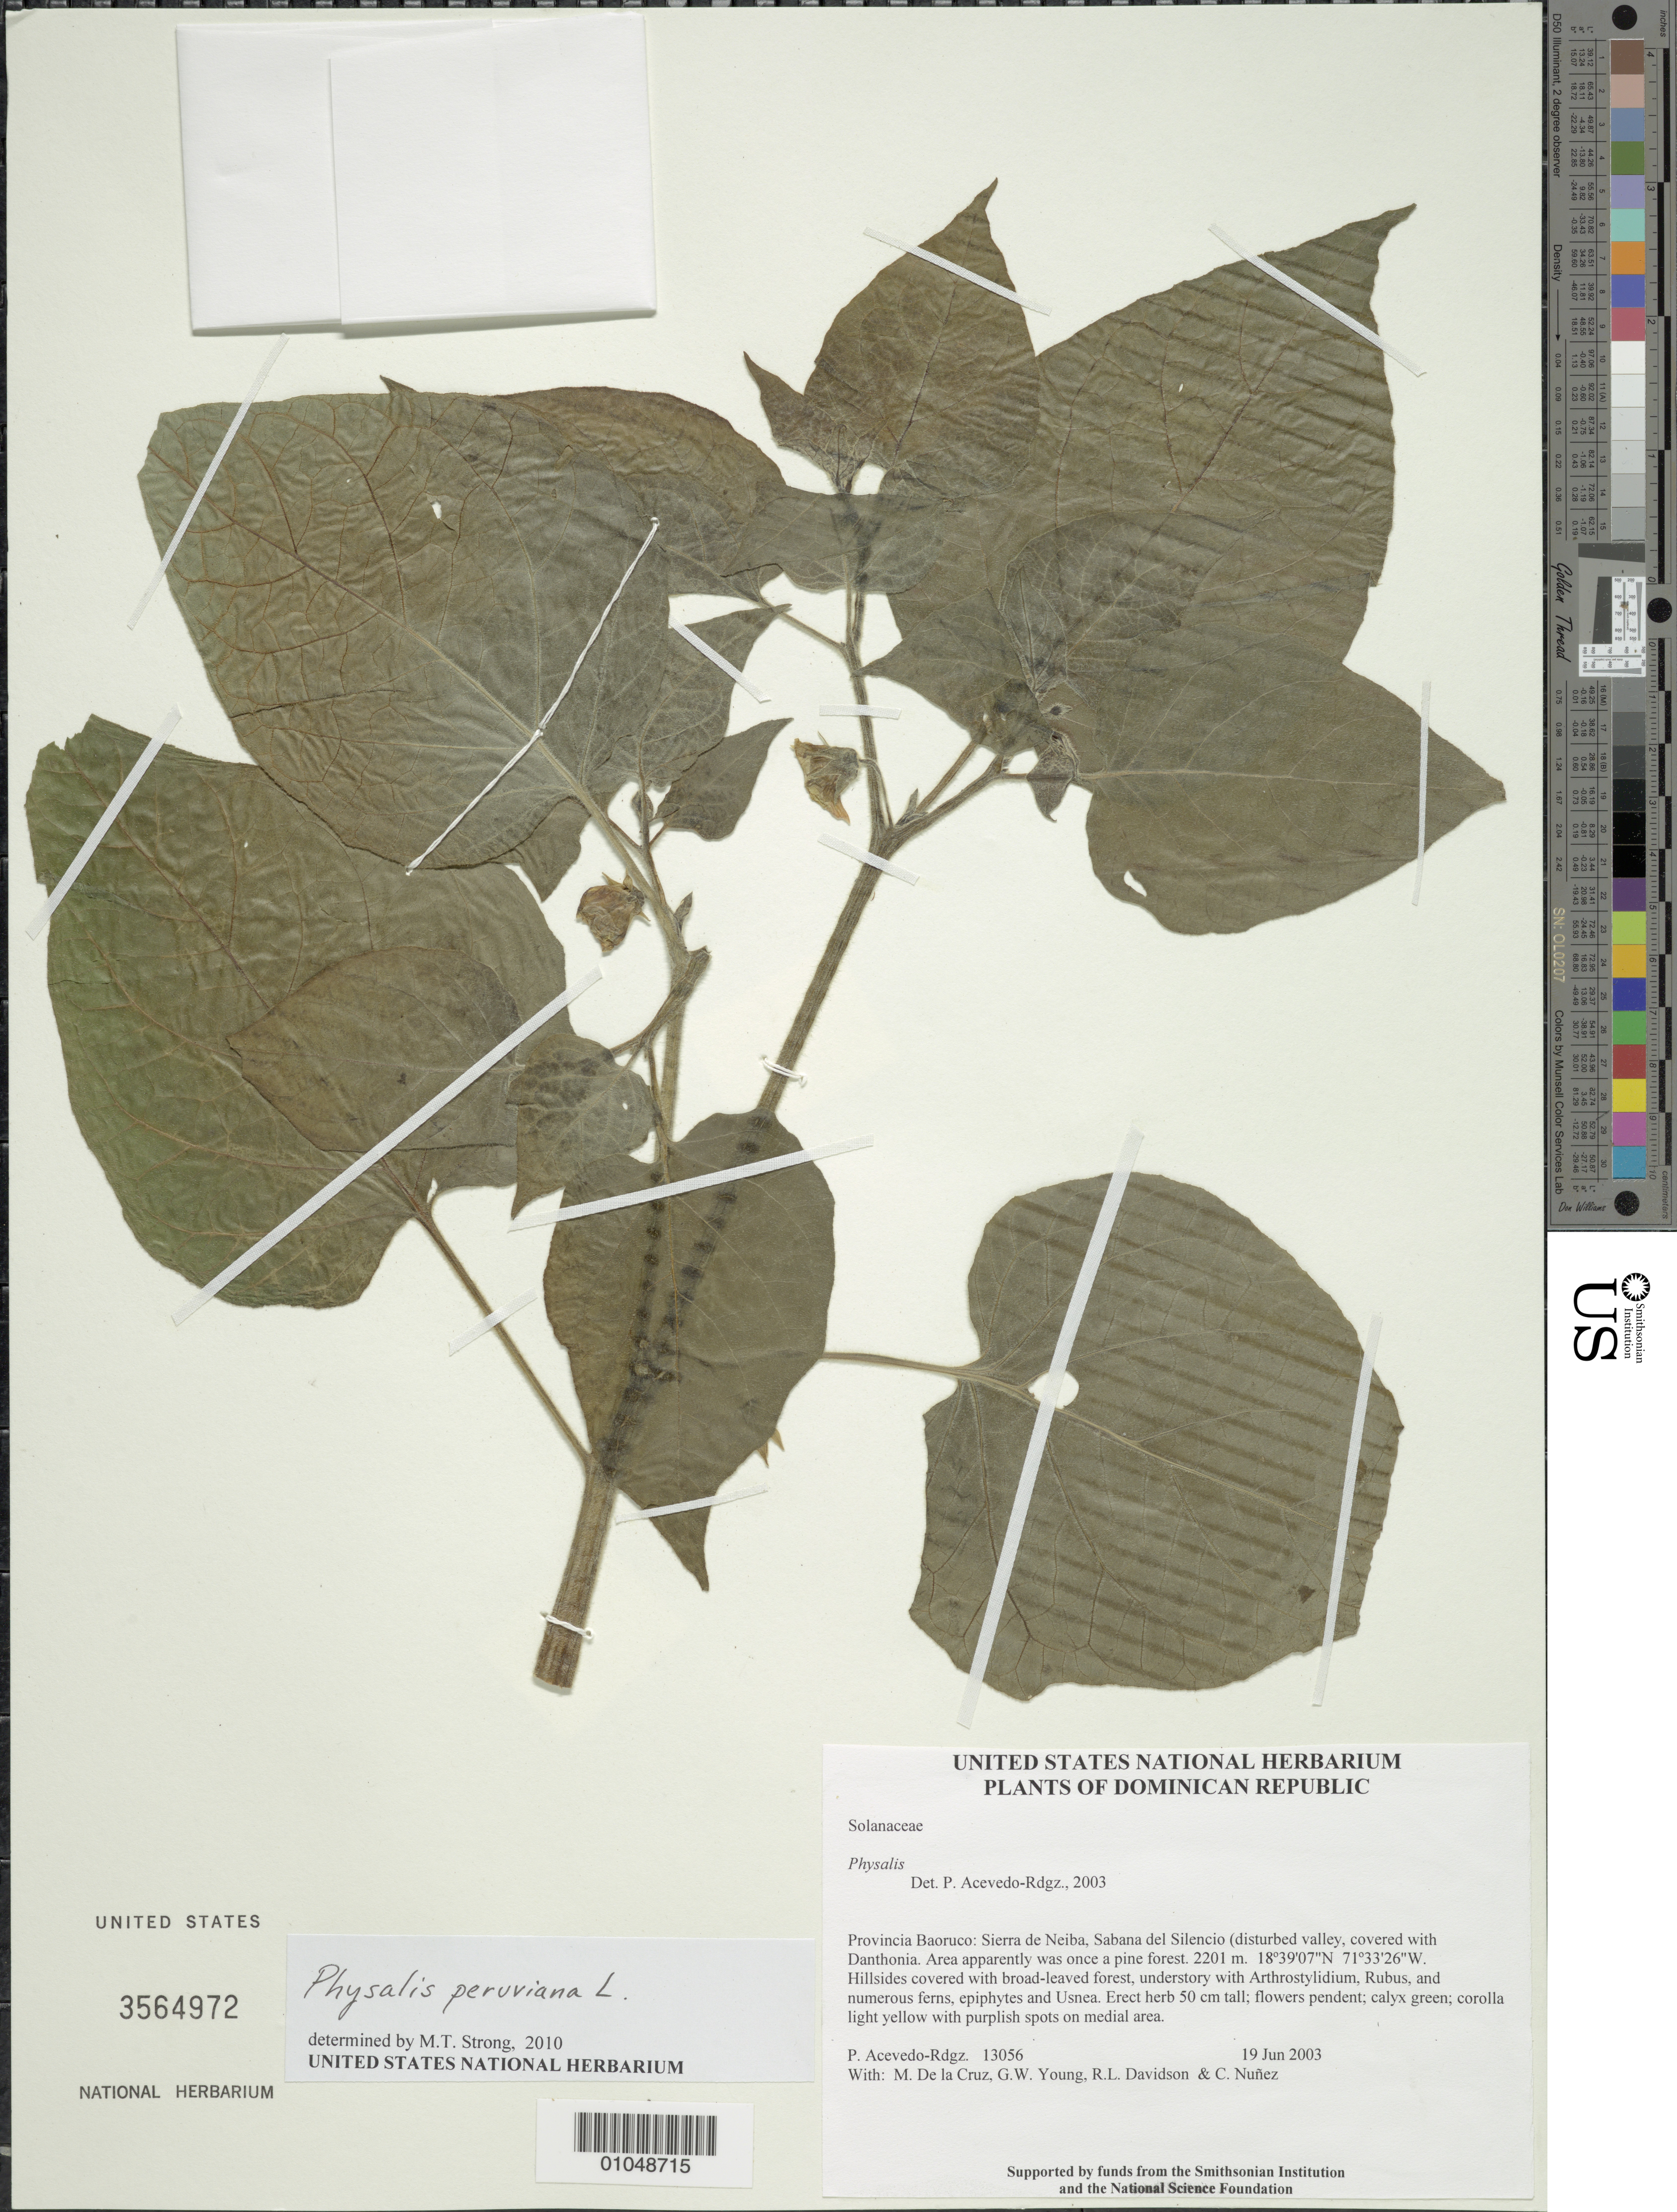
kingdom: Plantae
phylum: Tracheophyta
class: Magnoliopsida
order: Solanales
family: Solanaceae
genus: Physalis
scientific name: Physalis peruviana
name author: L.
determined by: Strong, M. T., (US), Smithsonian Institution - National Museum of Natural History (UNITED STATES)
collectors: P. Acevedo-Rodr., M. de la Cruz, J. Rawlins, G. Young, R. Davidson & C. Nunez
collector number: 13056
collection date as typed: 19 Jun 2003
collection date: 2003-06-19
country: Dominican Republic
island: Hispaniola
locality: Provincia Baoruco: Sierra de Neiba, Sabana del Silencio (disturbed valley, covered with Danthonia. Area apparently was once a pine forest.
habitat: Hillsides covered with broad-leaved forest, understory with Arthrostylidium, Rubus, and numerous ferns, epiphytes and Usnea.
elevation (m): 2201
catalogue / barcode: US 3564972